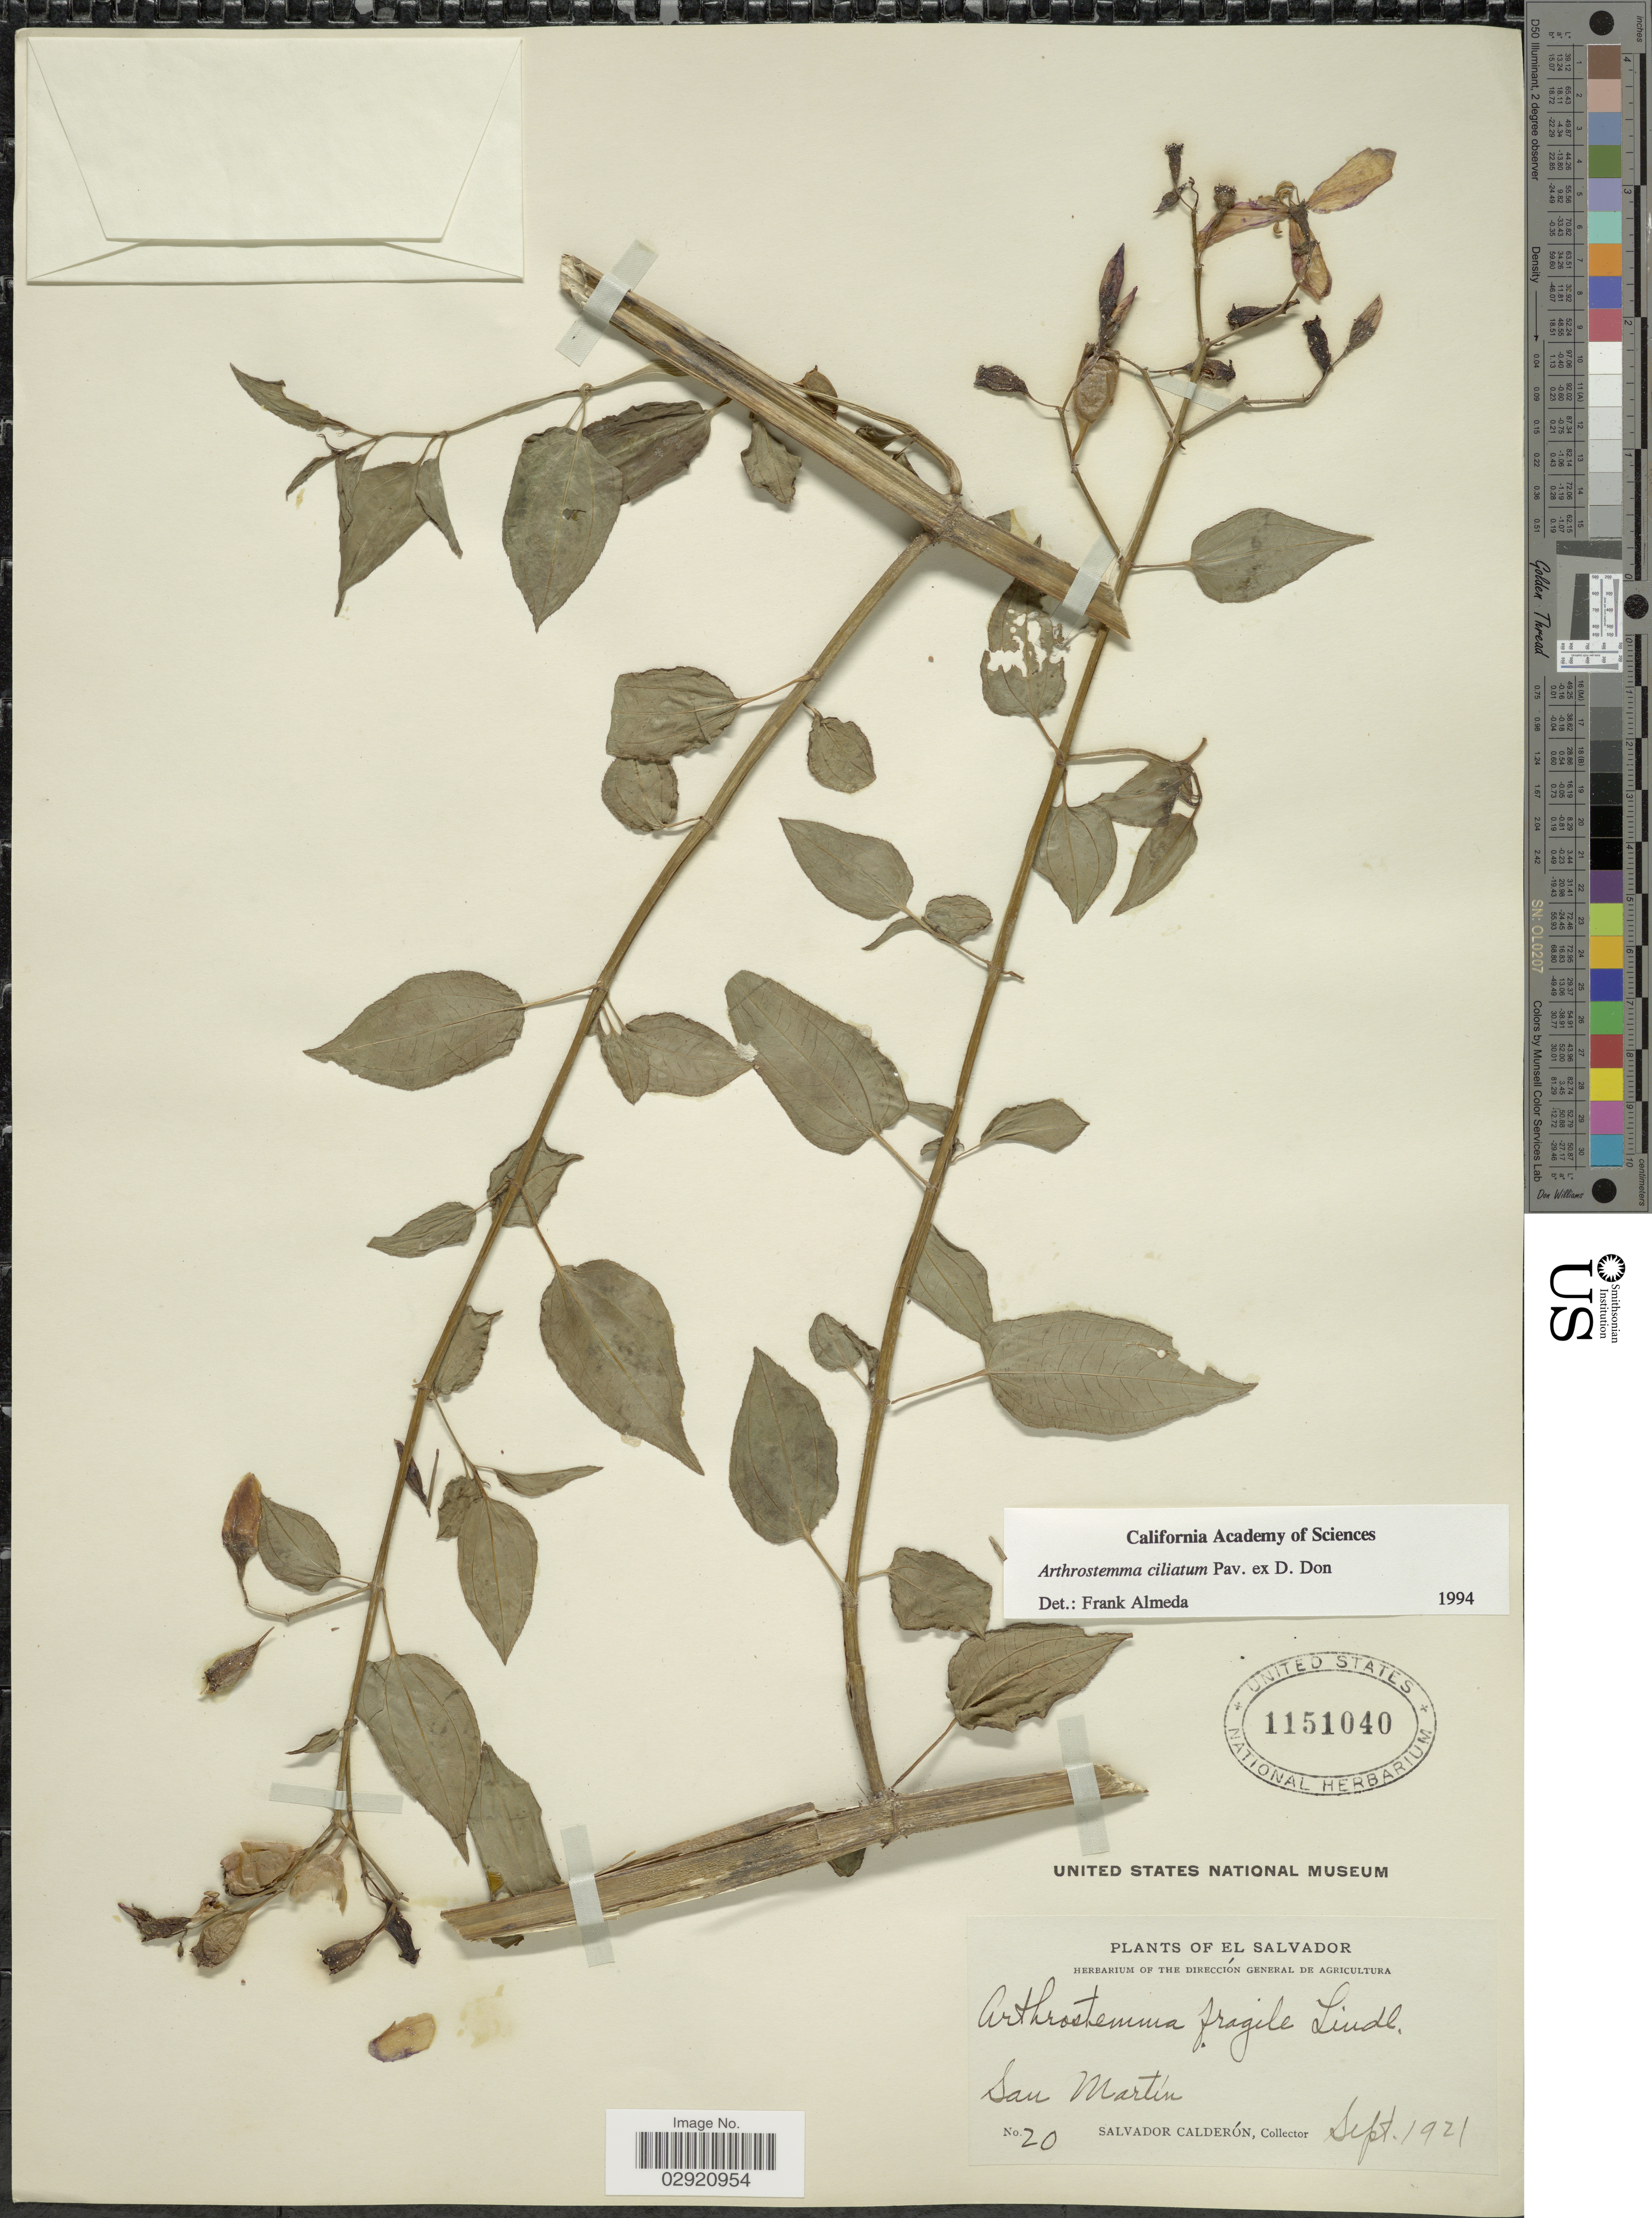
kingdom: Plantae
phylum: Tracheophyta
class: Magnoliopsida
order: Myrtales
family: Melastomataceae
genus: Arthrostemma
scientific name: Arthrostemma ciliatum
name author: Pav. ex D. Don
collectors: S. Calderón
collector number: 20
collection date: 1921-09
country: El Salvador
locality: San Martín.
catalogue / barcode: US 1151040